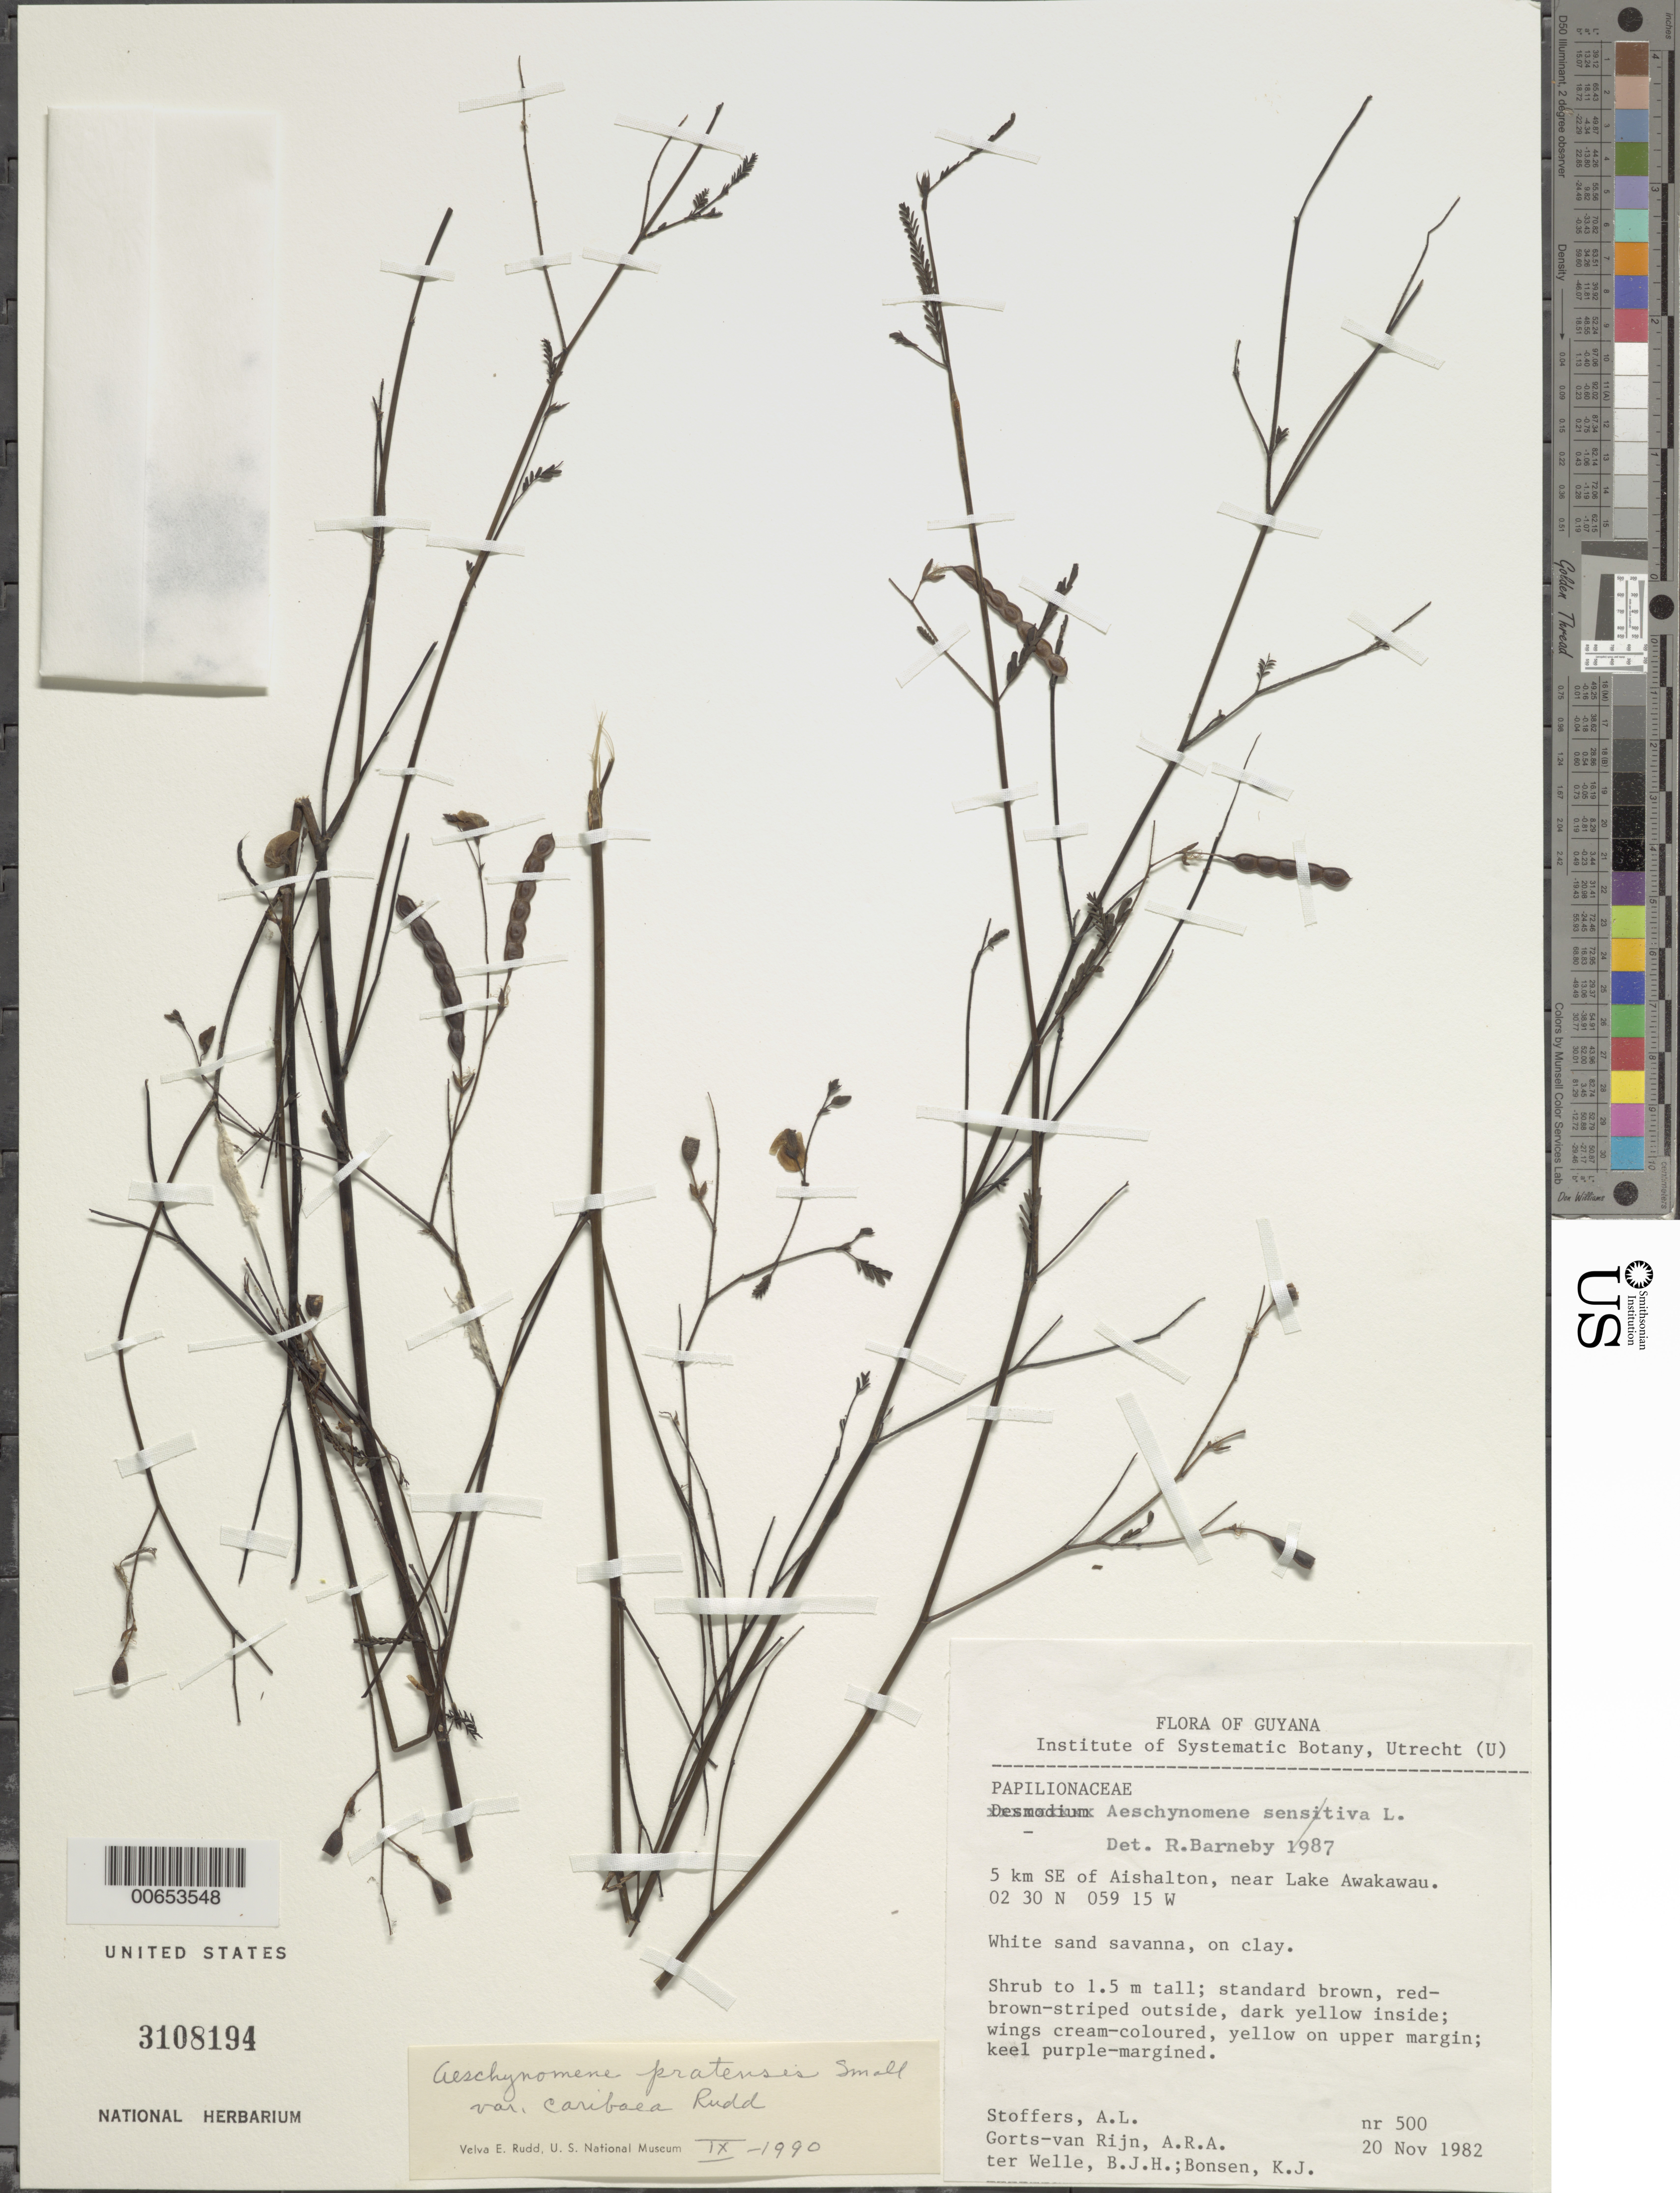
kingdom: Plantae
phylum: Tracheophyta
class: Magnoliopsida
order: Fabales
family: Fabaceae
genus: Aeschynomene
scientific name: Aeschynomene pratensis var. caribaea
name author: Rudd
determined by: Rudd, V. E.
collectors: A. Stoffers, A. .R. A. Görts-van Rijn, B. Welle & K. Bonsen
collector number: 500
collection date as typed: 20-Nov-82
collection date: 1982-11-20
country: Guyana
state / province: U. Takutu-U. Essequibo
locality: Aishalton Hospital, near Lake Awakawau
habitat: White sand savanna, on clay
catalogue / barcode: US 3108194